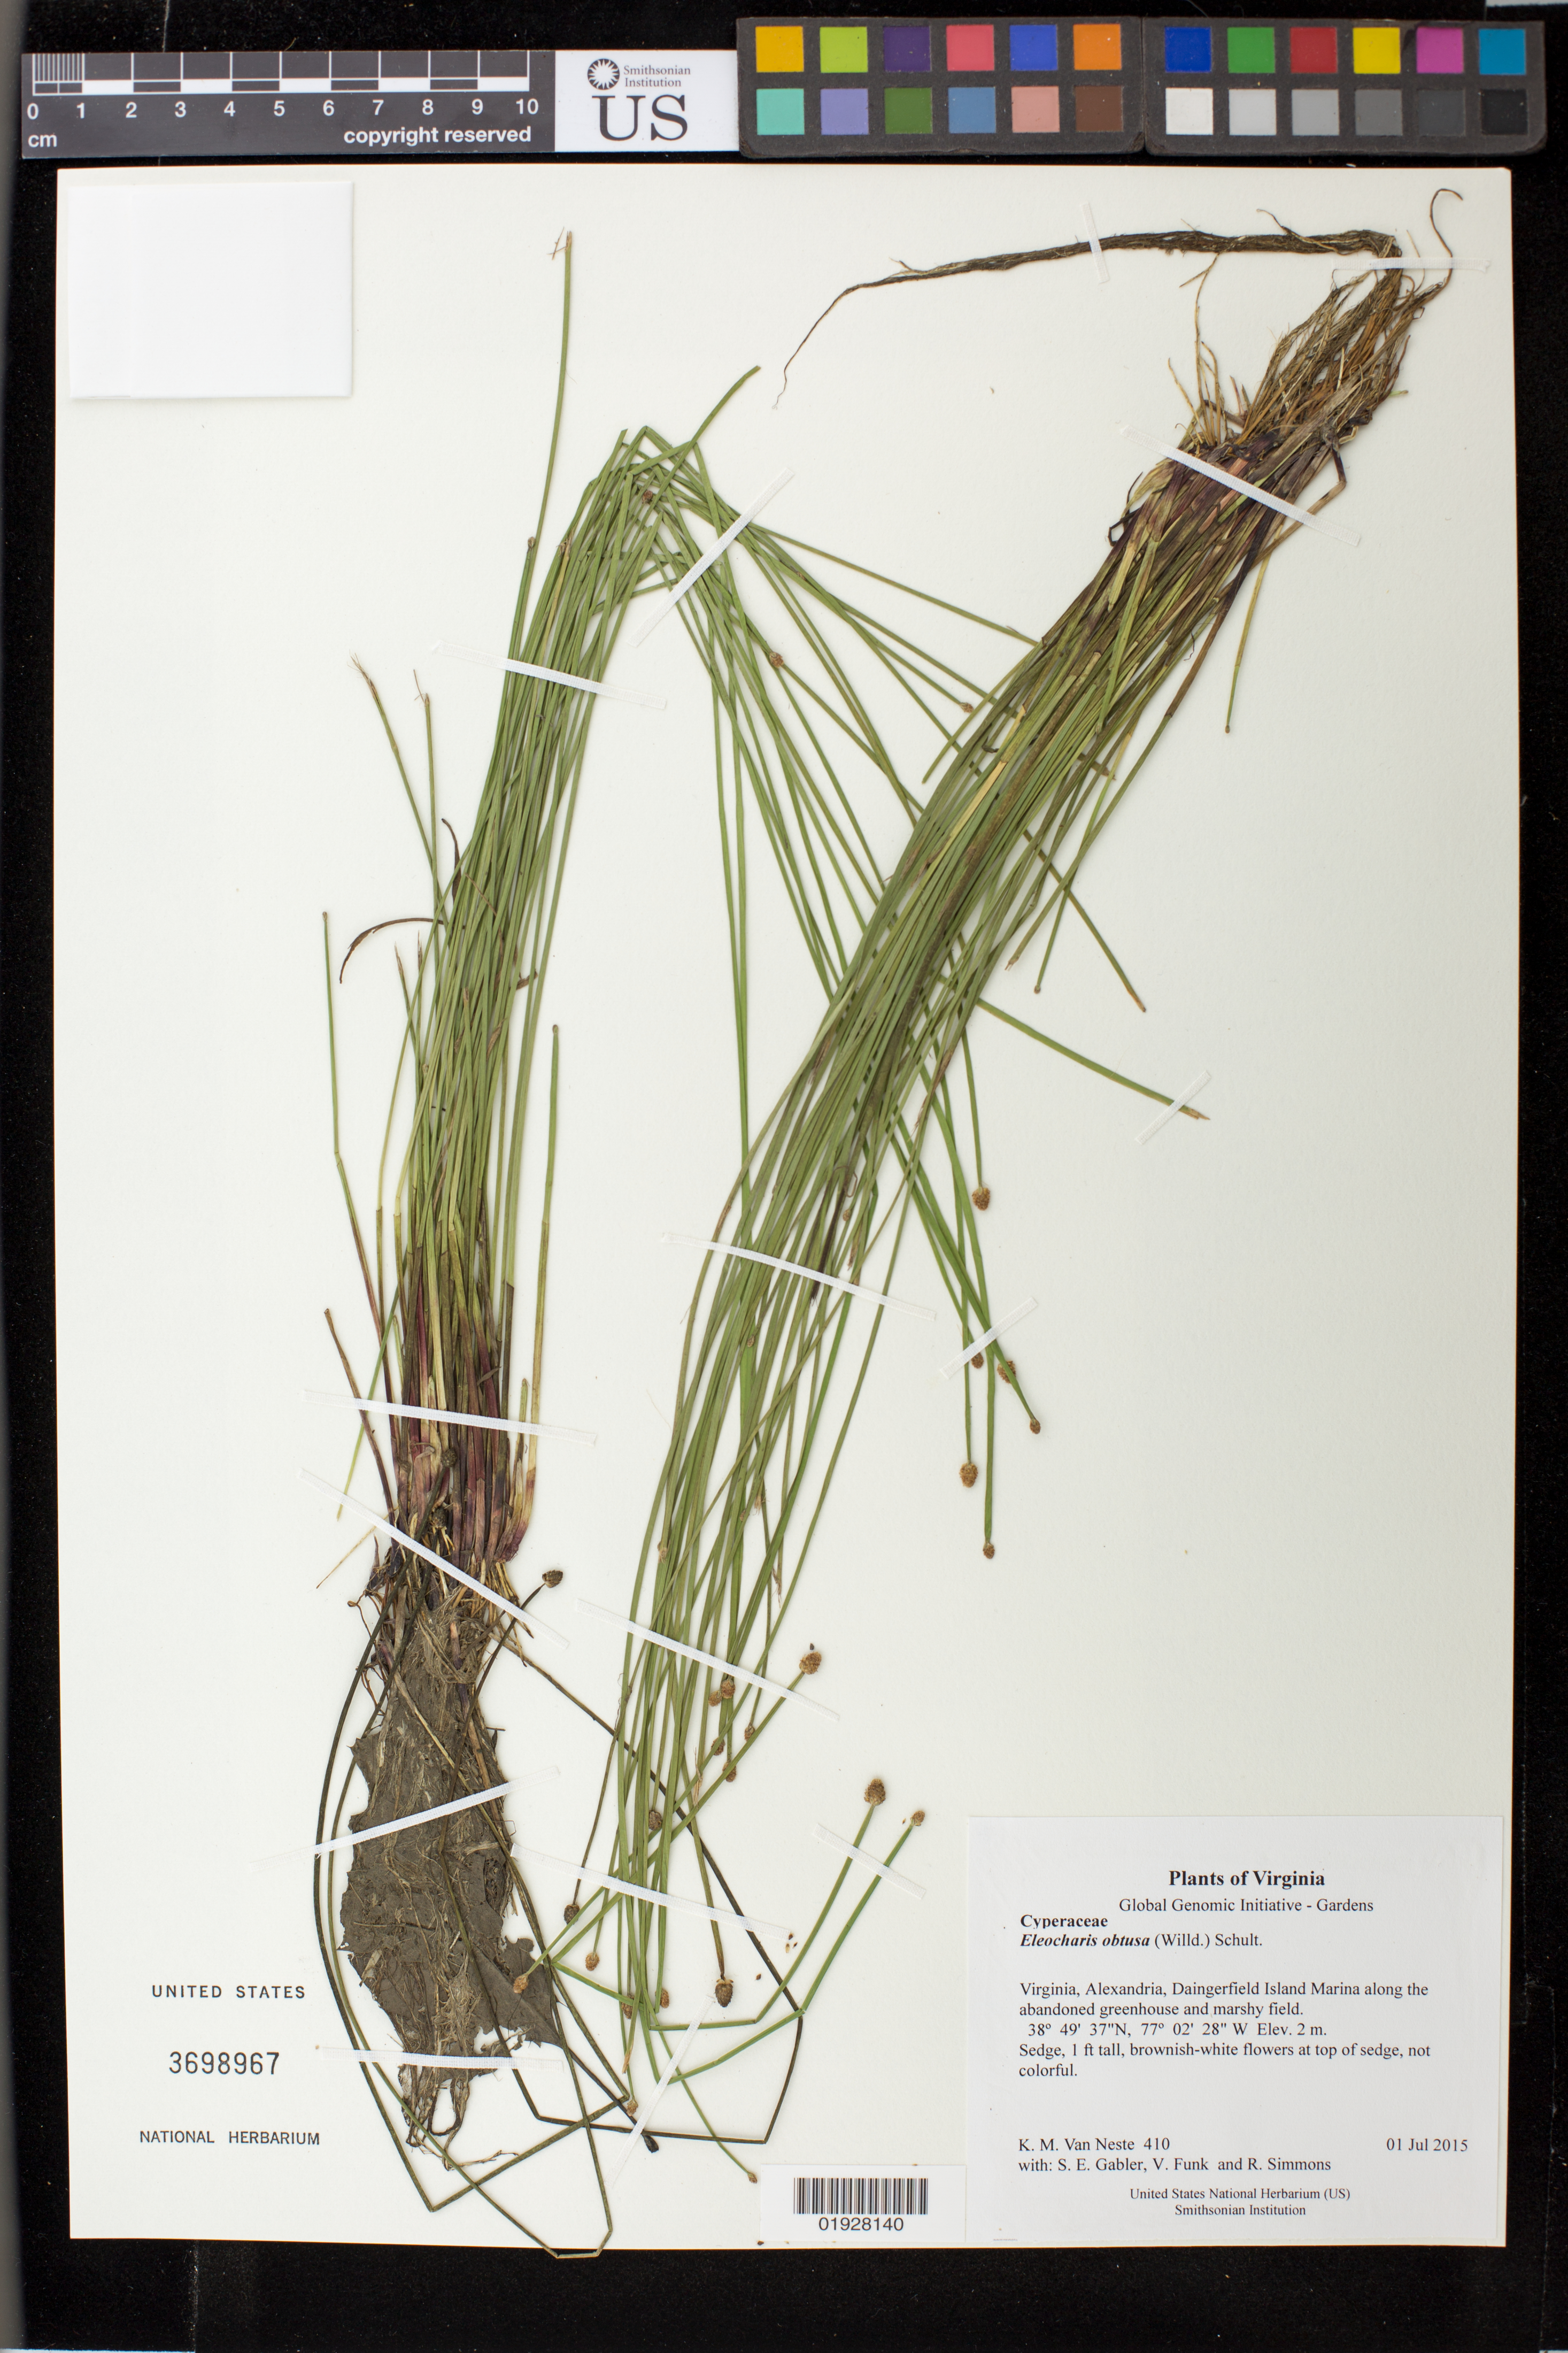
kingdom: Plantae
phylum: Tracheophyta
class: Liliopsida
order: Poales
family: Cyperaceae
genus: Eleocharis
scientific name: Eleocharis obtusa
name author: (Willd.) Schult.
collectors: K. M. Van Neste, S. E. Gabler, V. Funk & R. Simmons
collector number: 410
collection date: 2015-07-01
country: United States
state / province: Virginia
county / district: City of Alexandria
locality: Daingerfield Island Marina along the abandoned greenhouse and marshy field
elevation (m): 2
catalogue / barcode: US 3698967